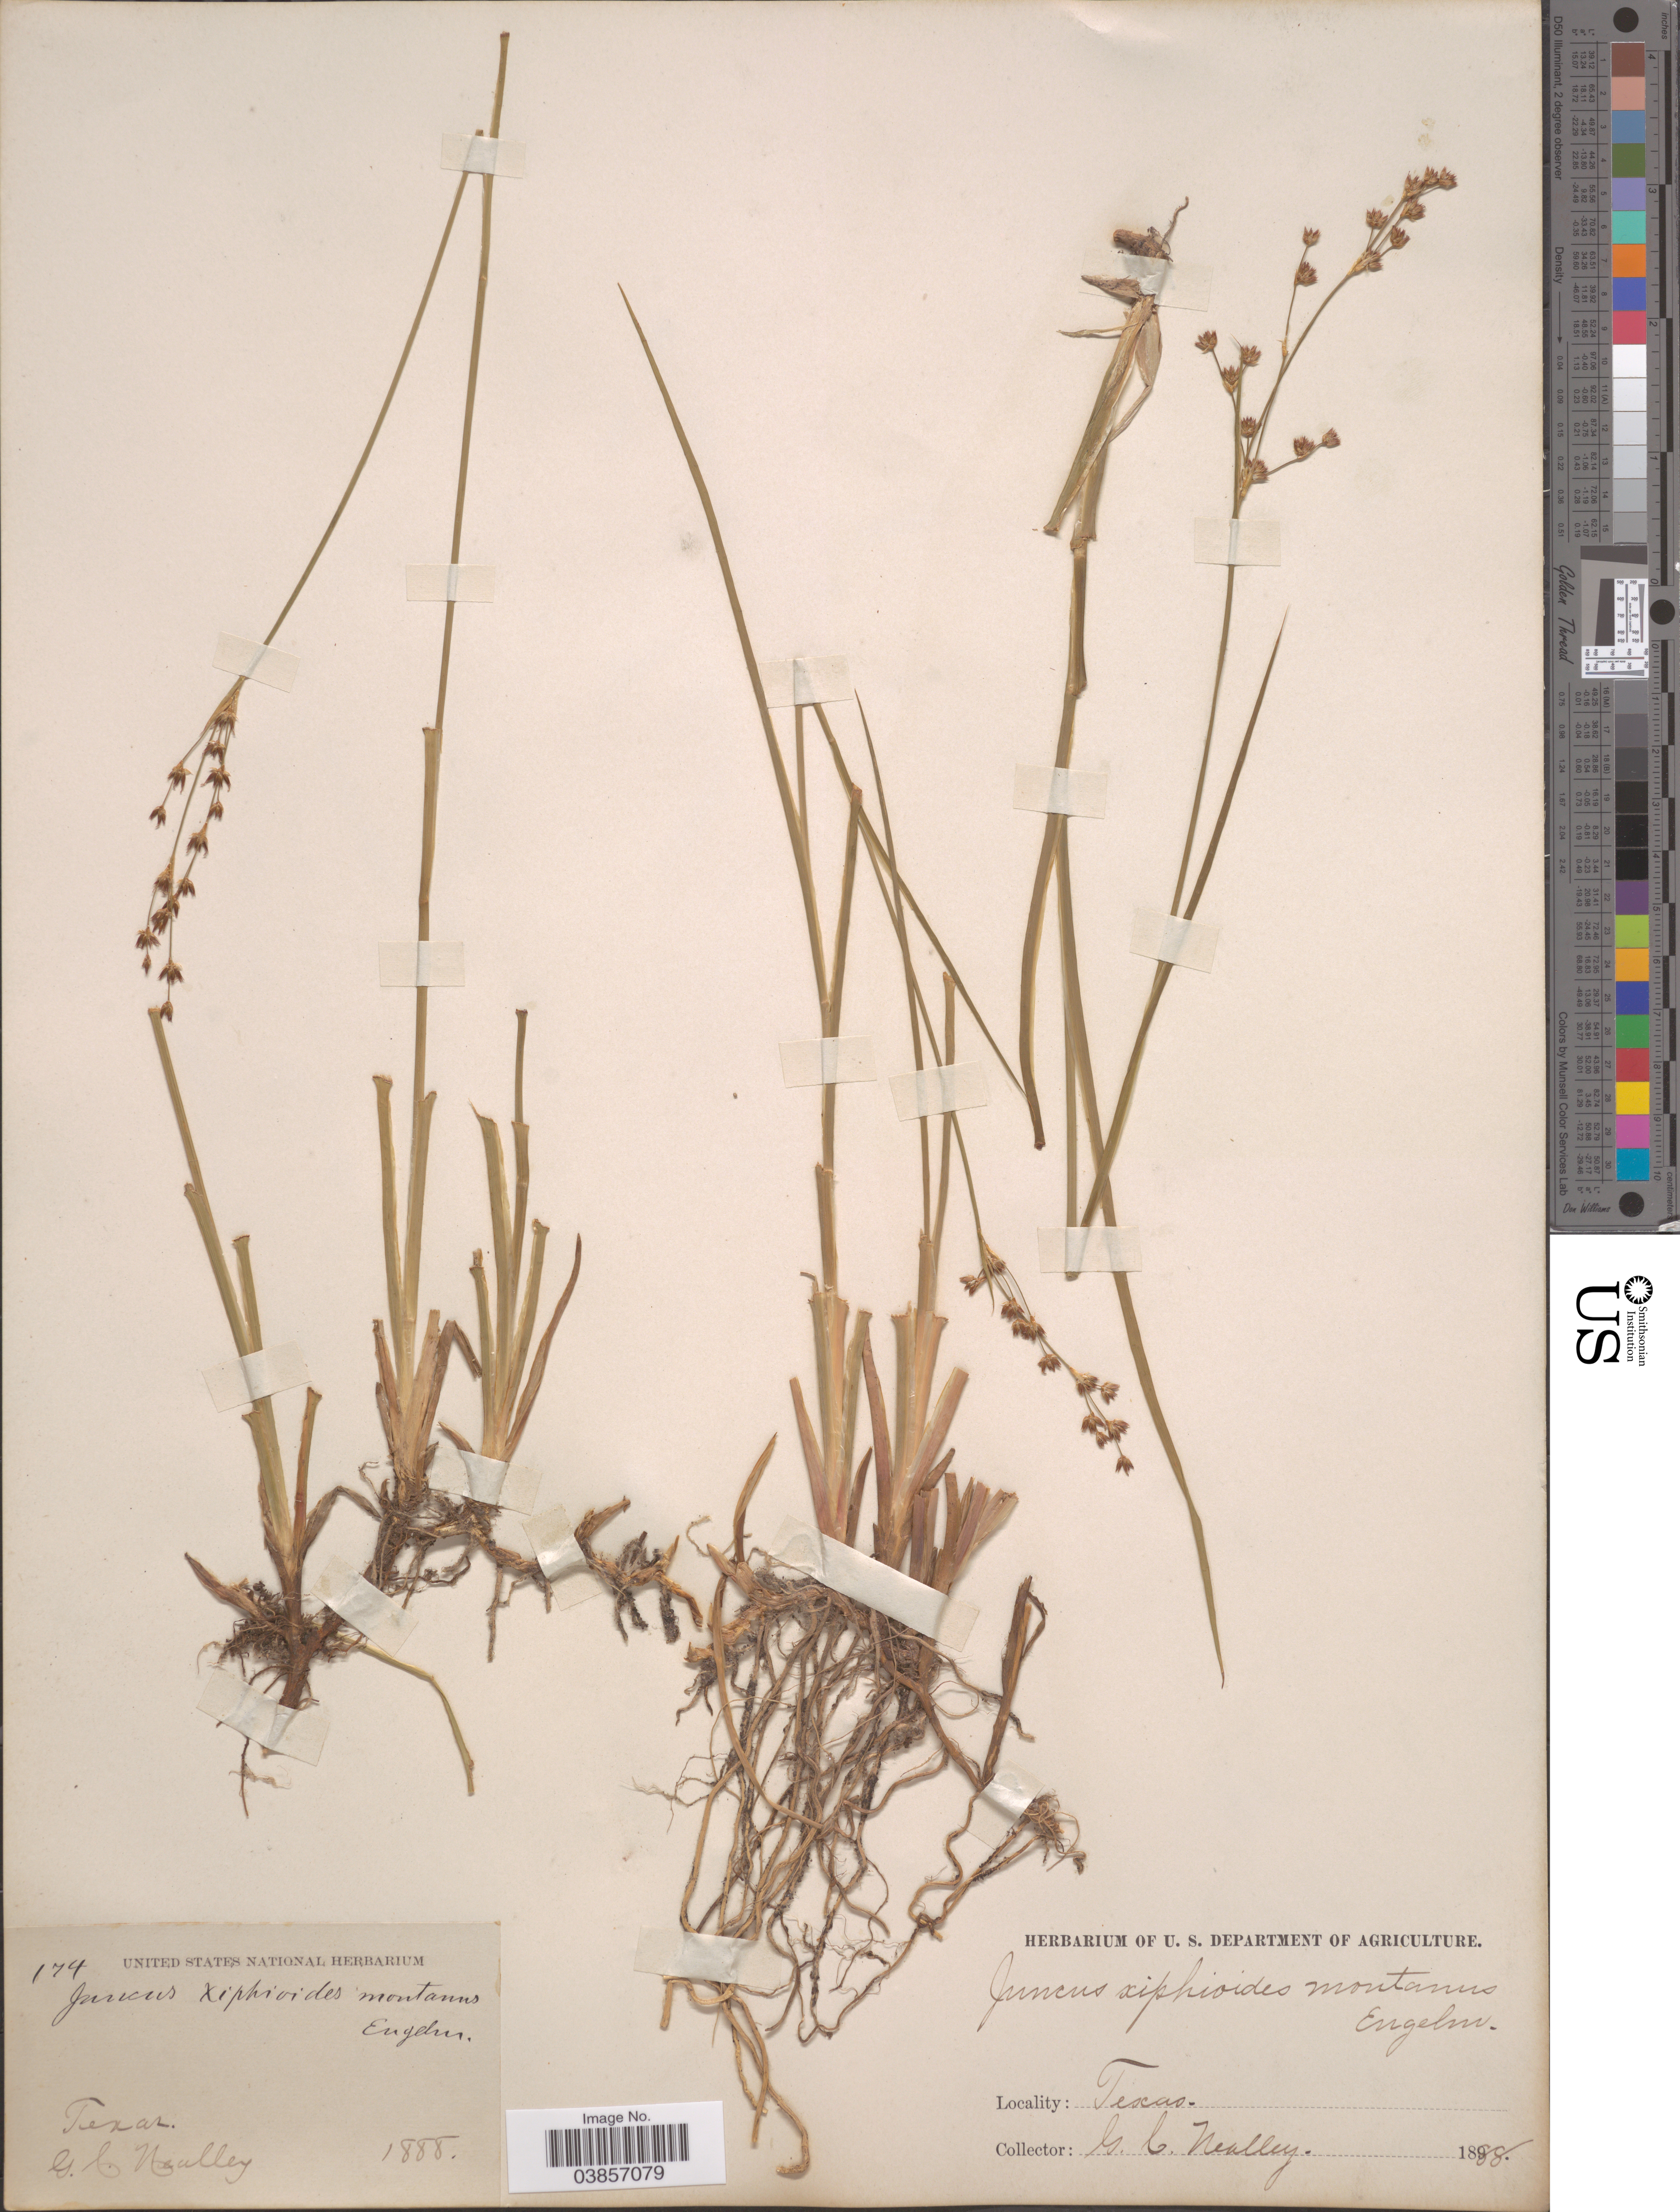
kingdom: Plantae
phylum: Tracheophyta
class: Liliopsida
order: Poales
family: Juncaceae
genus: Juncus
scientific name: Juncus saximontanus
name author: A. Nelson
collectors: G. C. Nealley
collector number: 174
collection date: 1888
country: United States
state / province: Texas